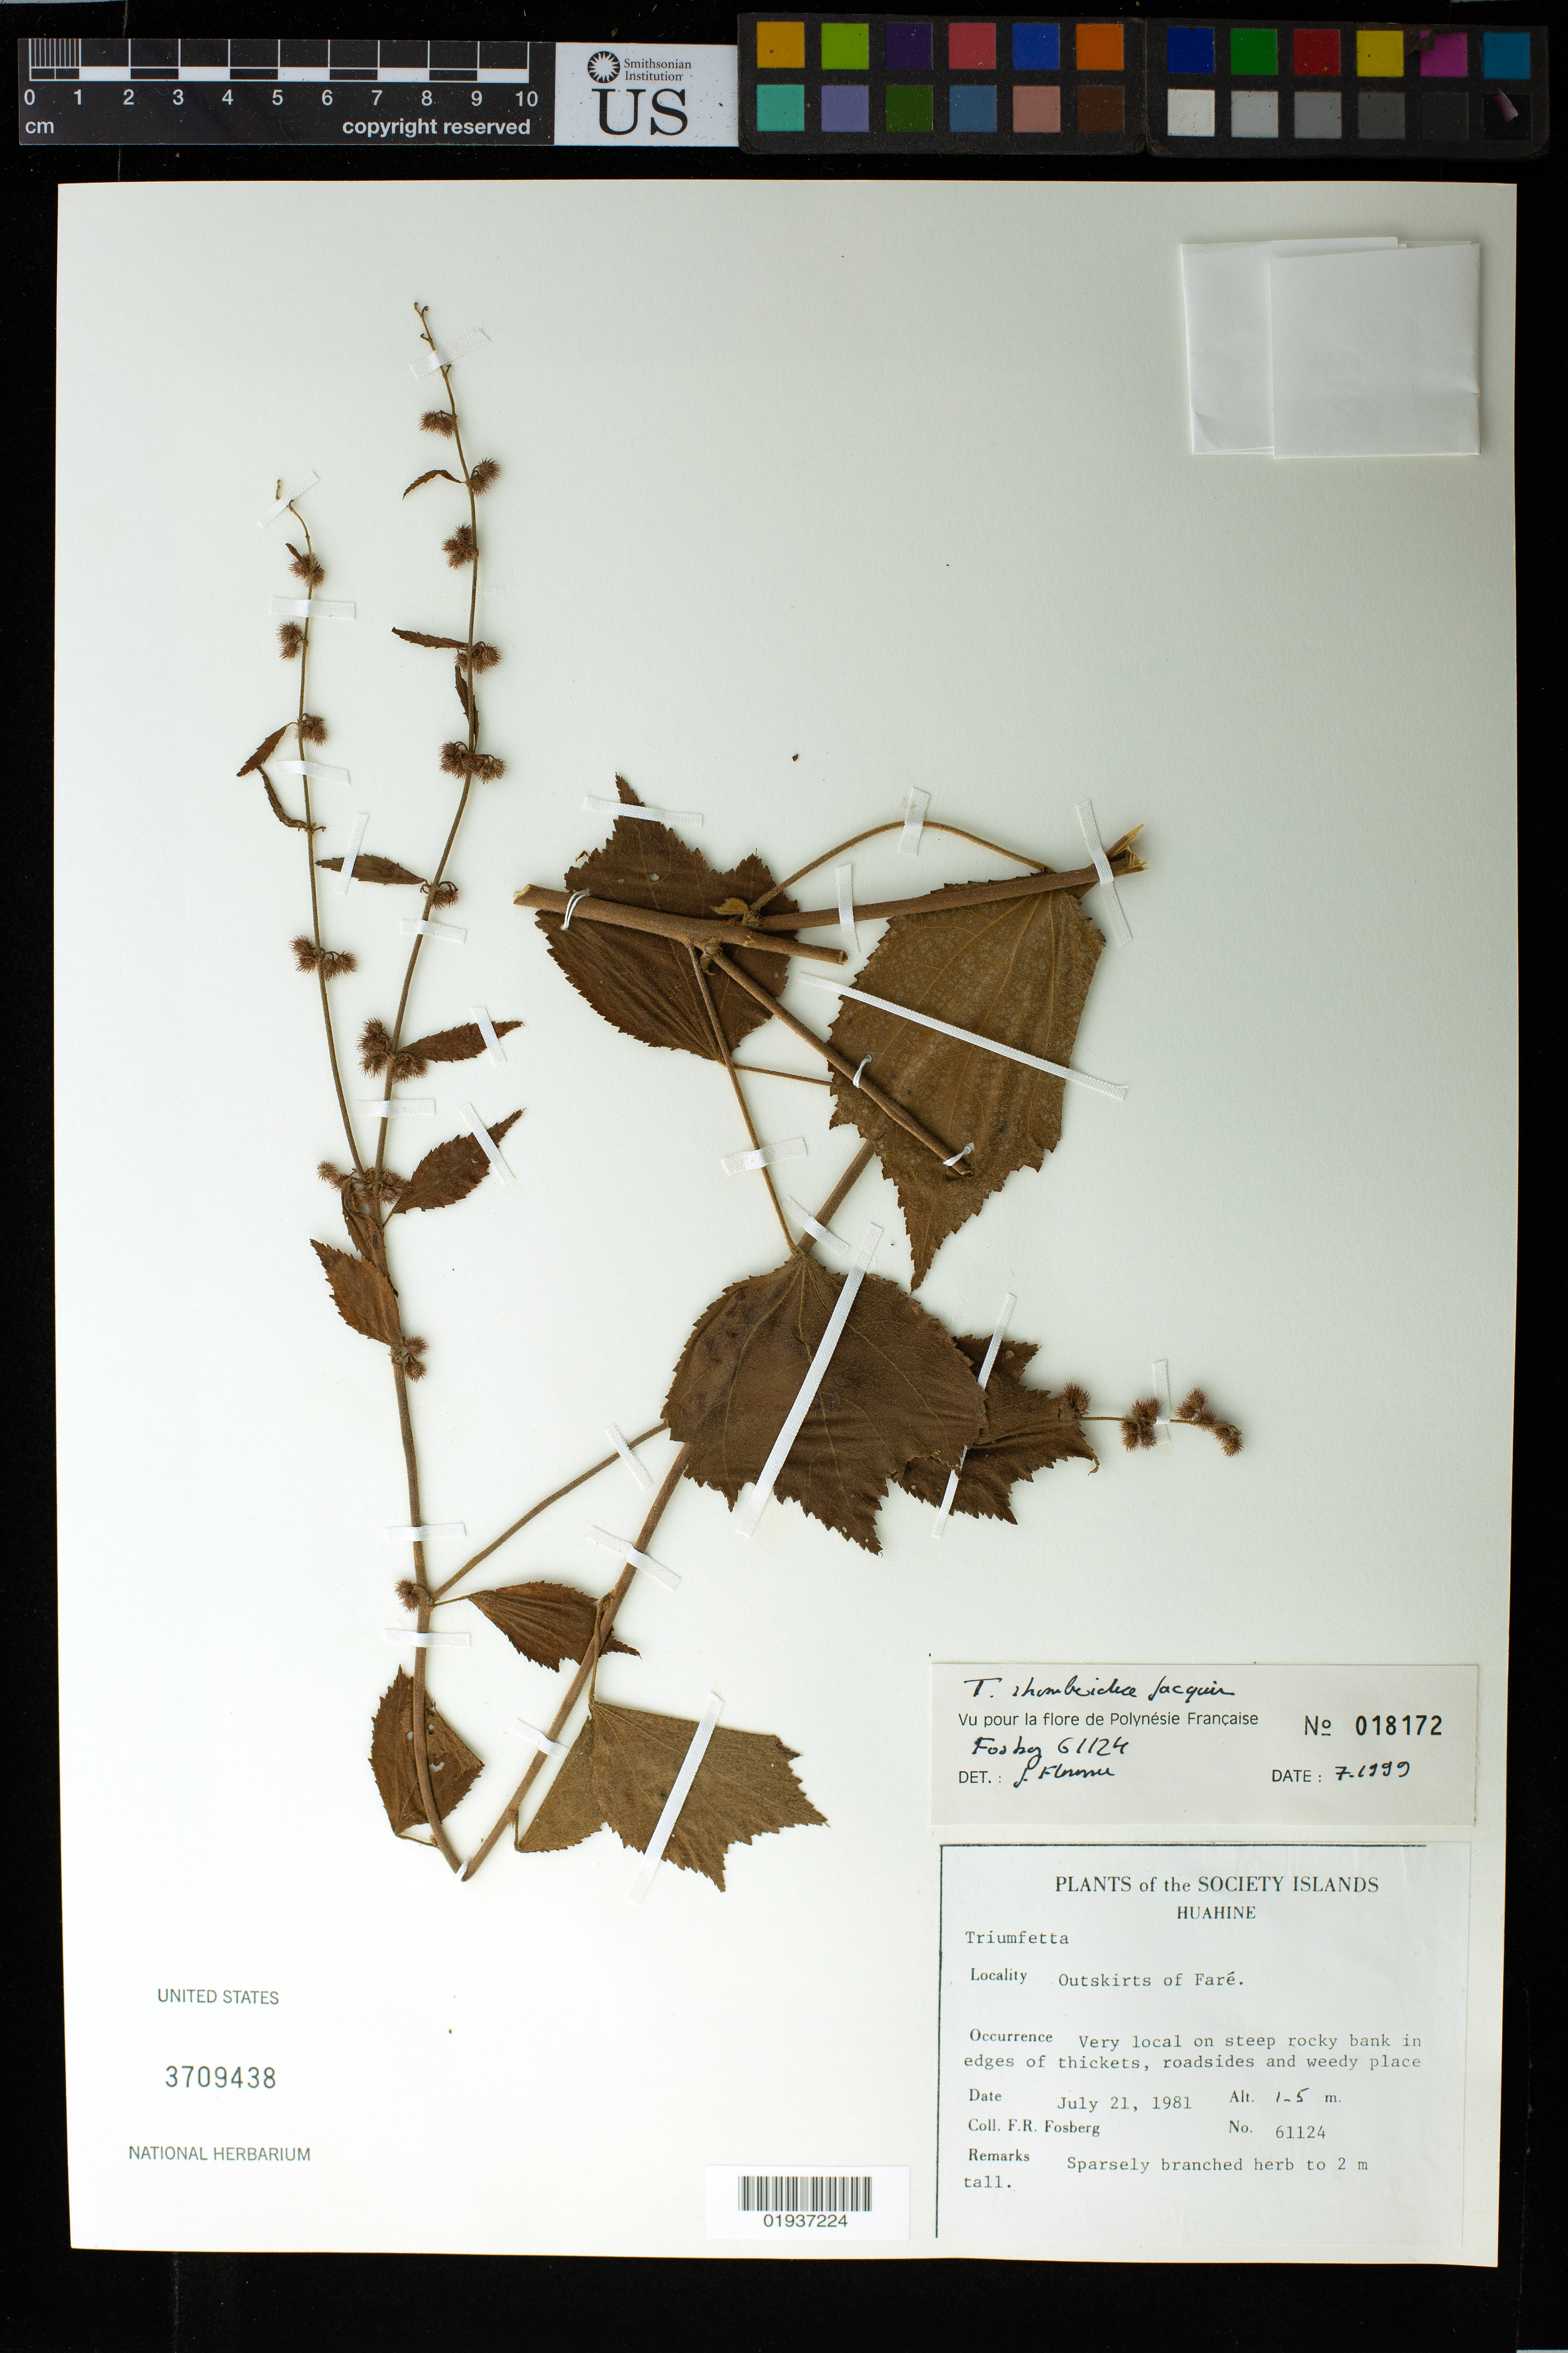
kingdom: Plantae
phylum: Tracheophyta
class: Magnoliopsida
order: Malvales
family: Malvaceae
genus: Triumfetta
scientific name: Triumfetta rhomboidea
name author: Jacq.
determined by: Florence, J.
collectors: F. R. Fosberg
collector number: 61124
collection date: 1981-07-21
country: French Polynesia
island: Huahine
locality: Society Islands, Huahine, outskirts of Fare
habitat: Edges of thickets and roadsides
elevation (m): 1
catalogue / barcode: US 3709438